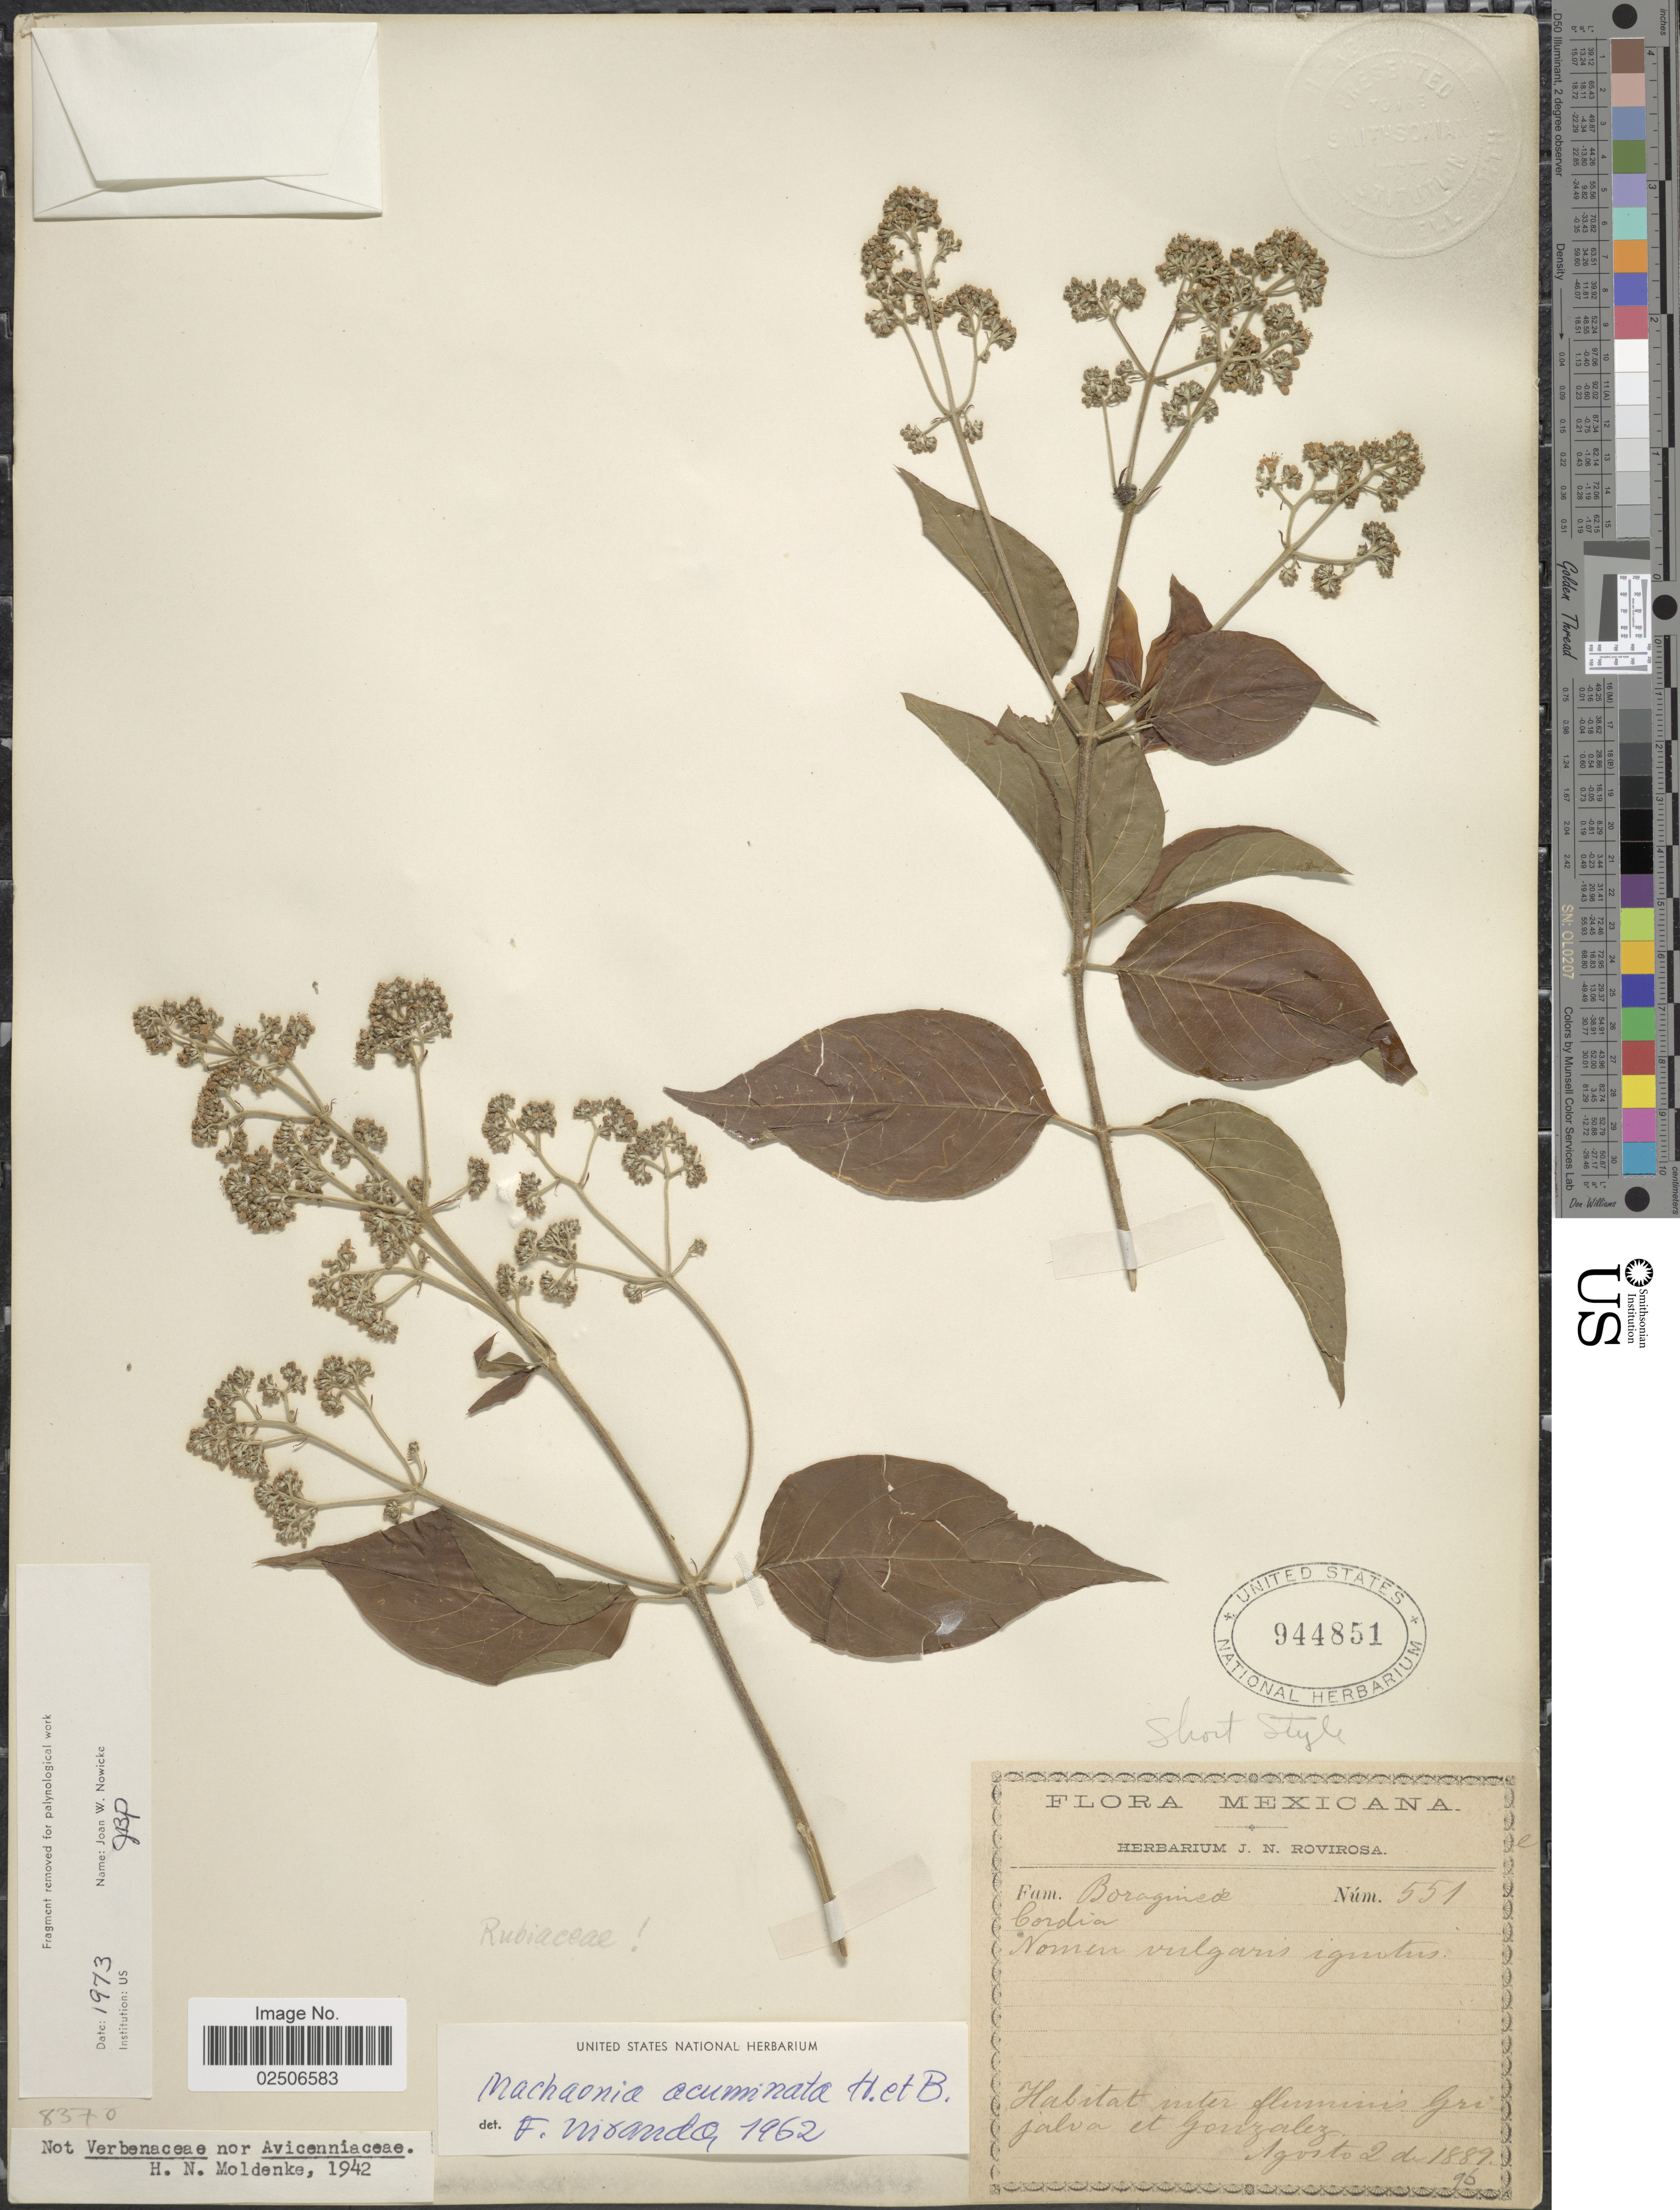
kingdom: Plantae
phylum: Tracheophyta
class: Magnoliopsida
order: Gentianales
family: Rubiaceae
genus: Machaonia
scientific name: Machaonia acuminata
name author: Bonpl.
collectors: ex herb. J. N. Rovirosa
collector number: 551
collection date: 1889-08-02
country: Mexico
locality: Grijalva et Gonzalez [unsure placement]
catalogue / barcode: US 944851